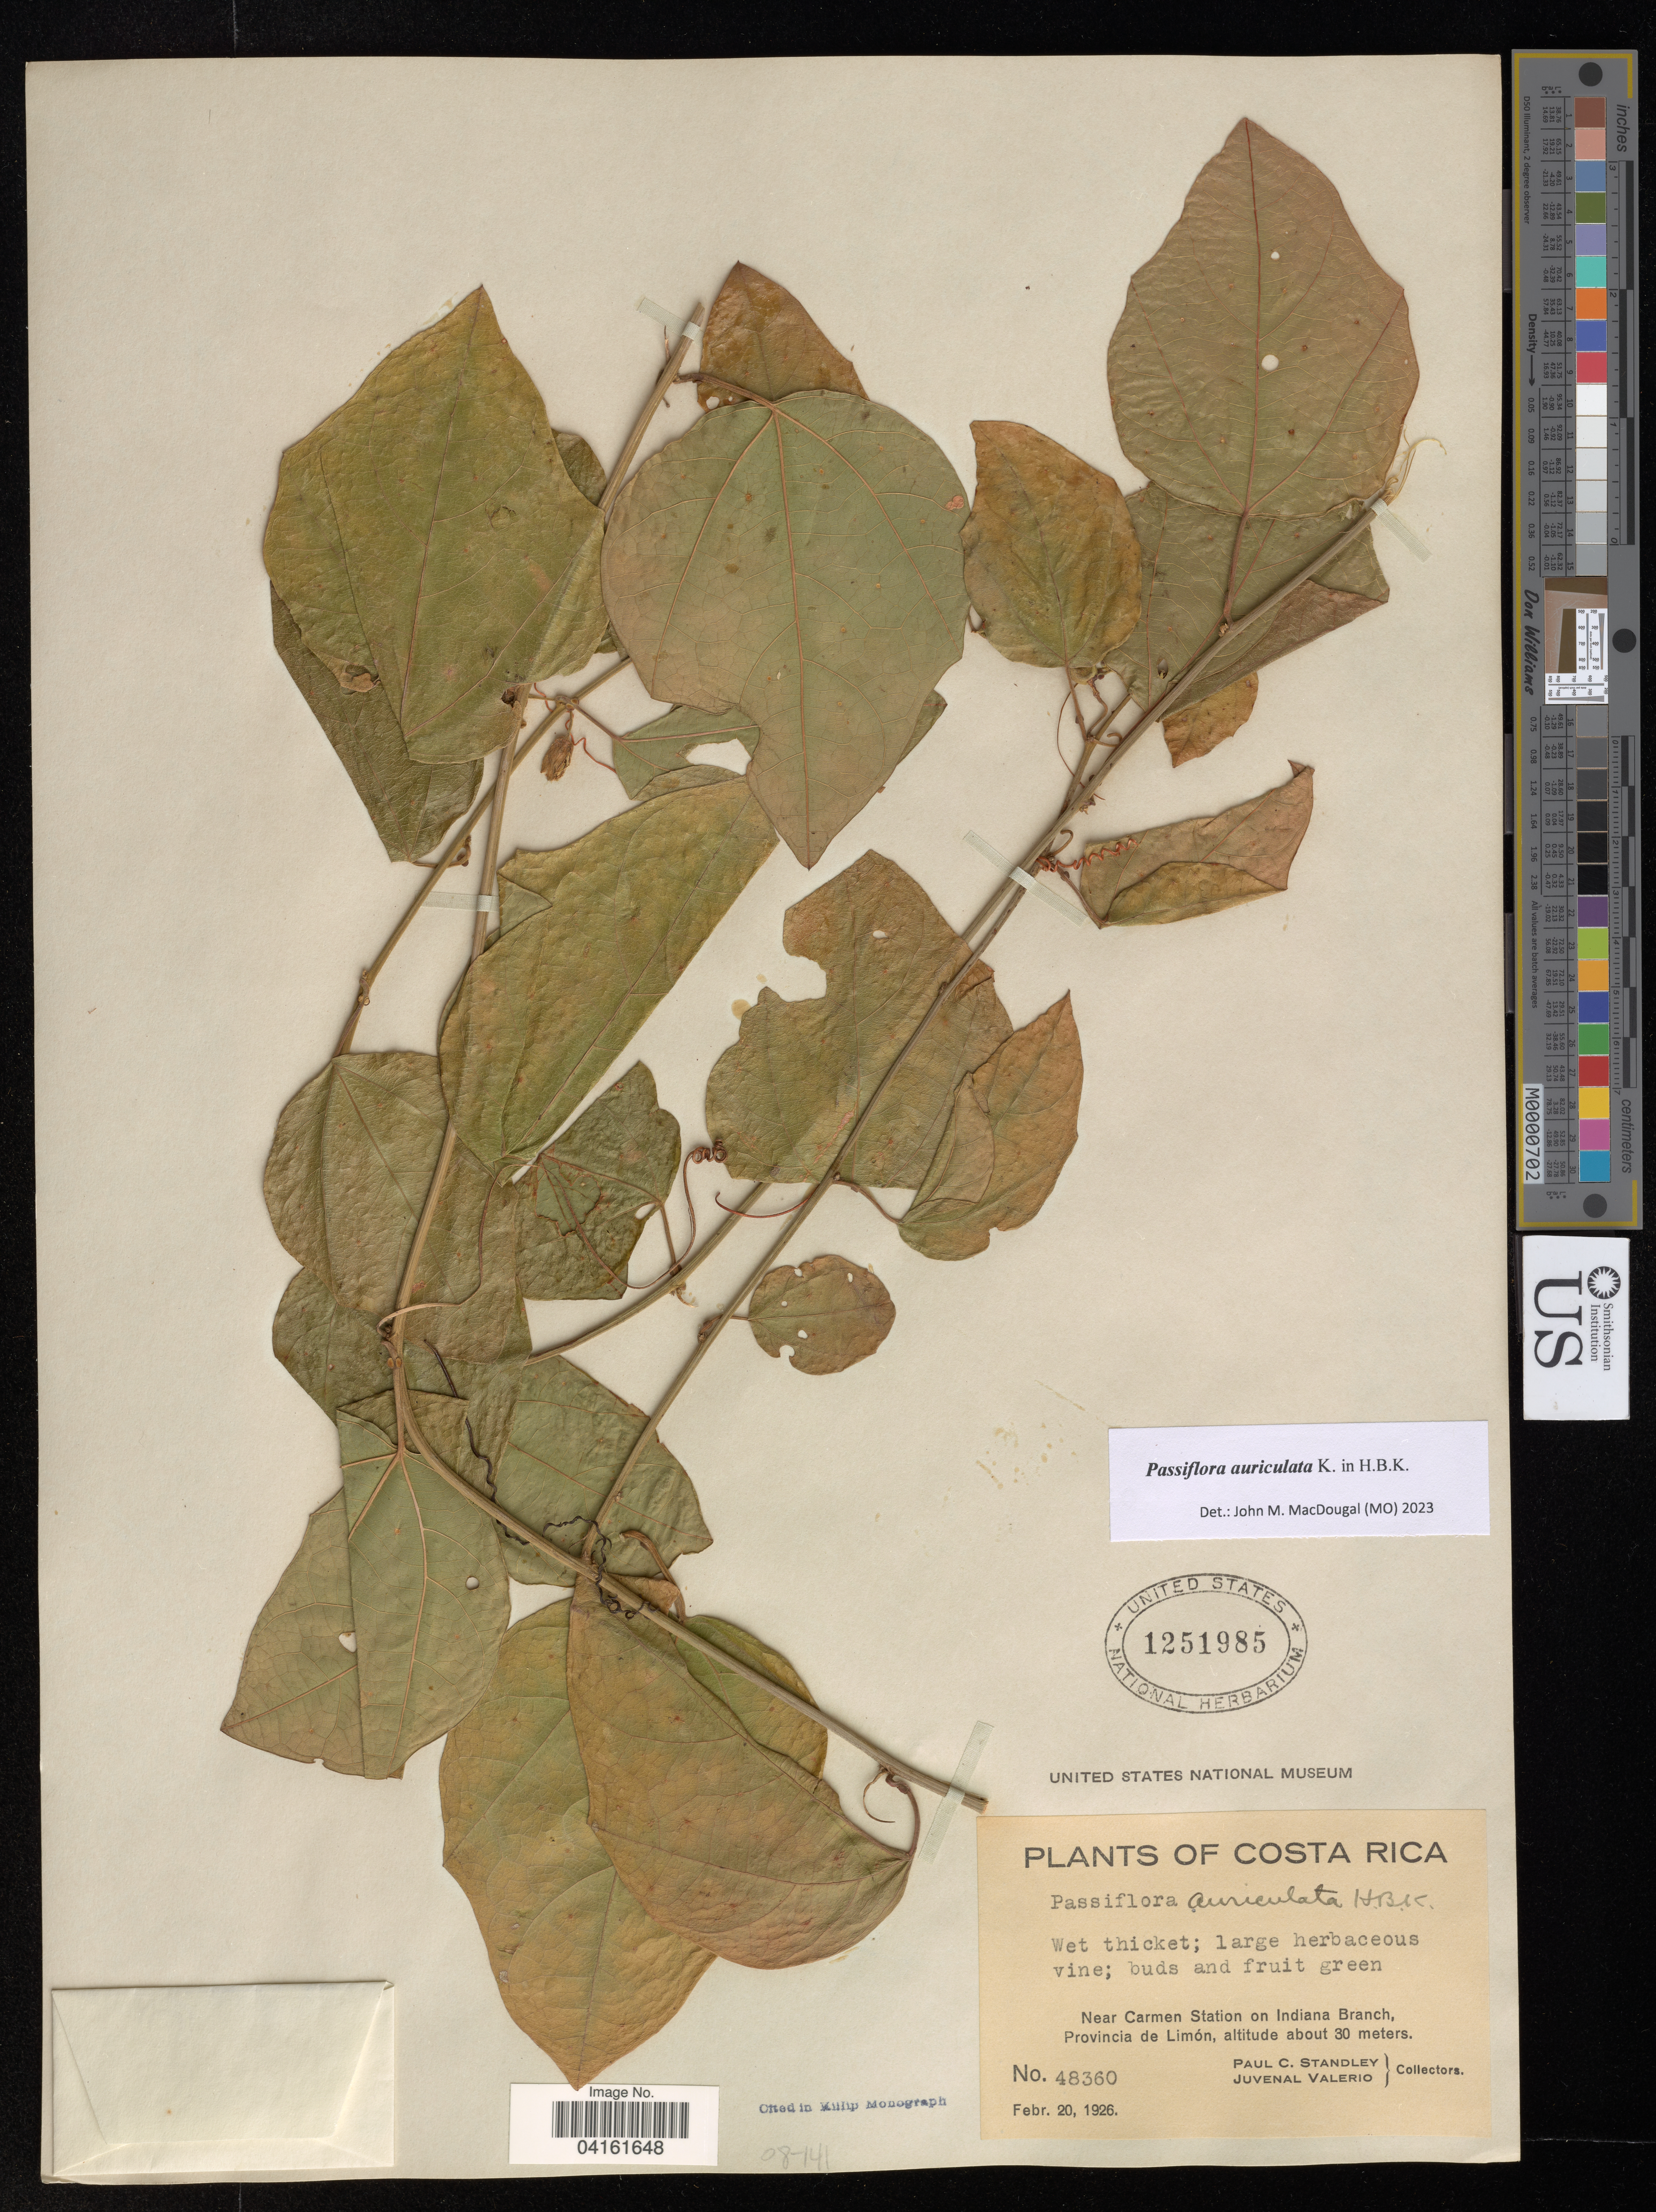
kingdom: Plantae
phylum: Tracheophyta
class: Magnoliopsida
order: Malpighiales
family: Passifloraceae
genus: Passiflora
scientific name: Passiflora auriculata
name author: Kunth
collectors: P. C. Standley & J. Valerio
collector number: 48360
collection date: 1926-02-20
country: Costa Rica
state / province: Limón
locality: Near Carmen Station on Indiana Branch.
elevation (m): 30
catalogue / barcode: US 1251985